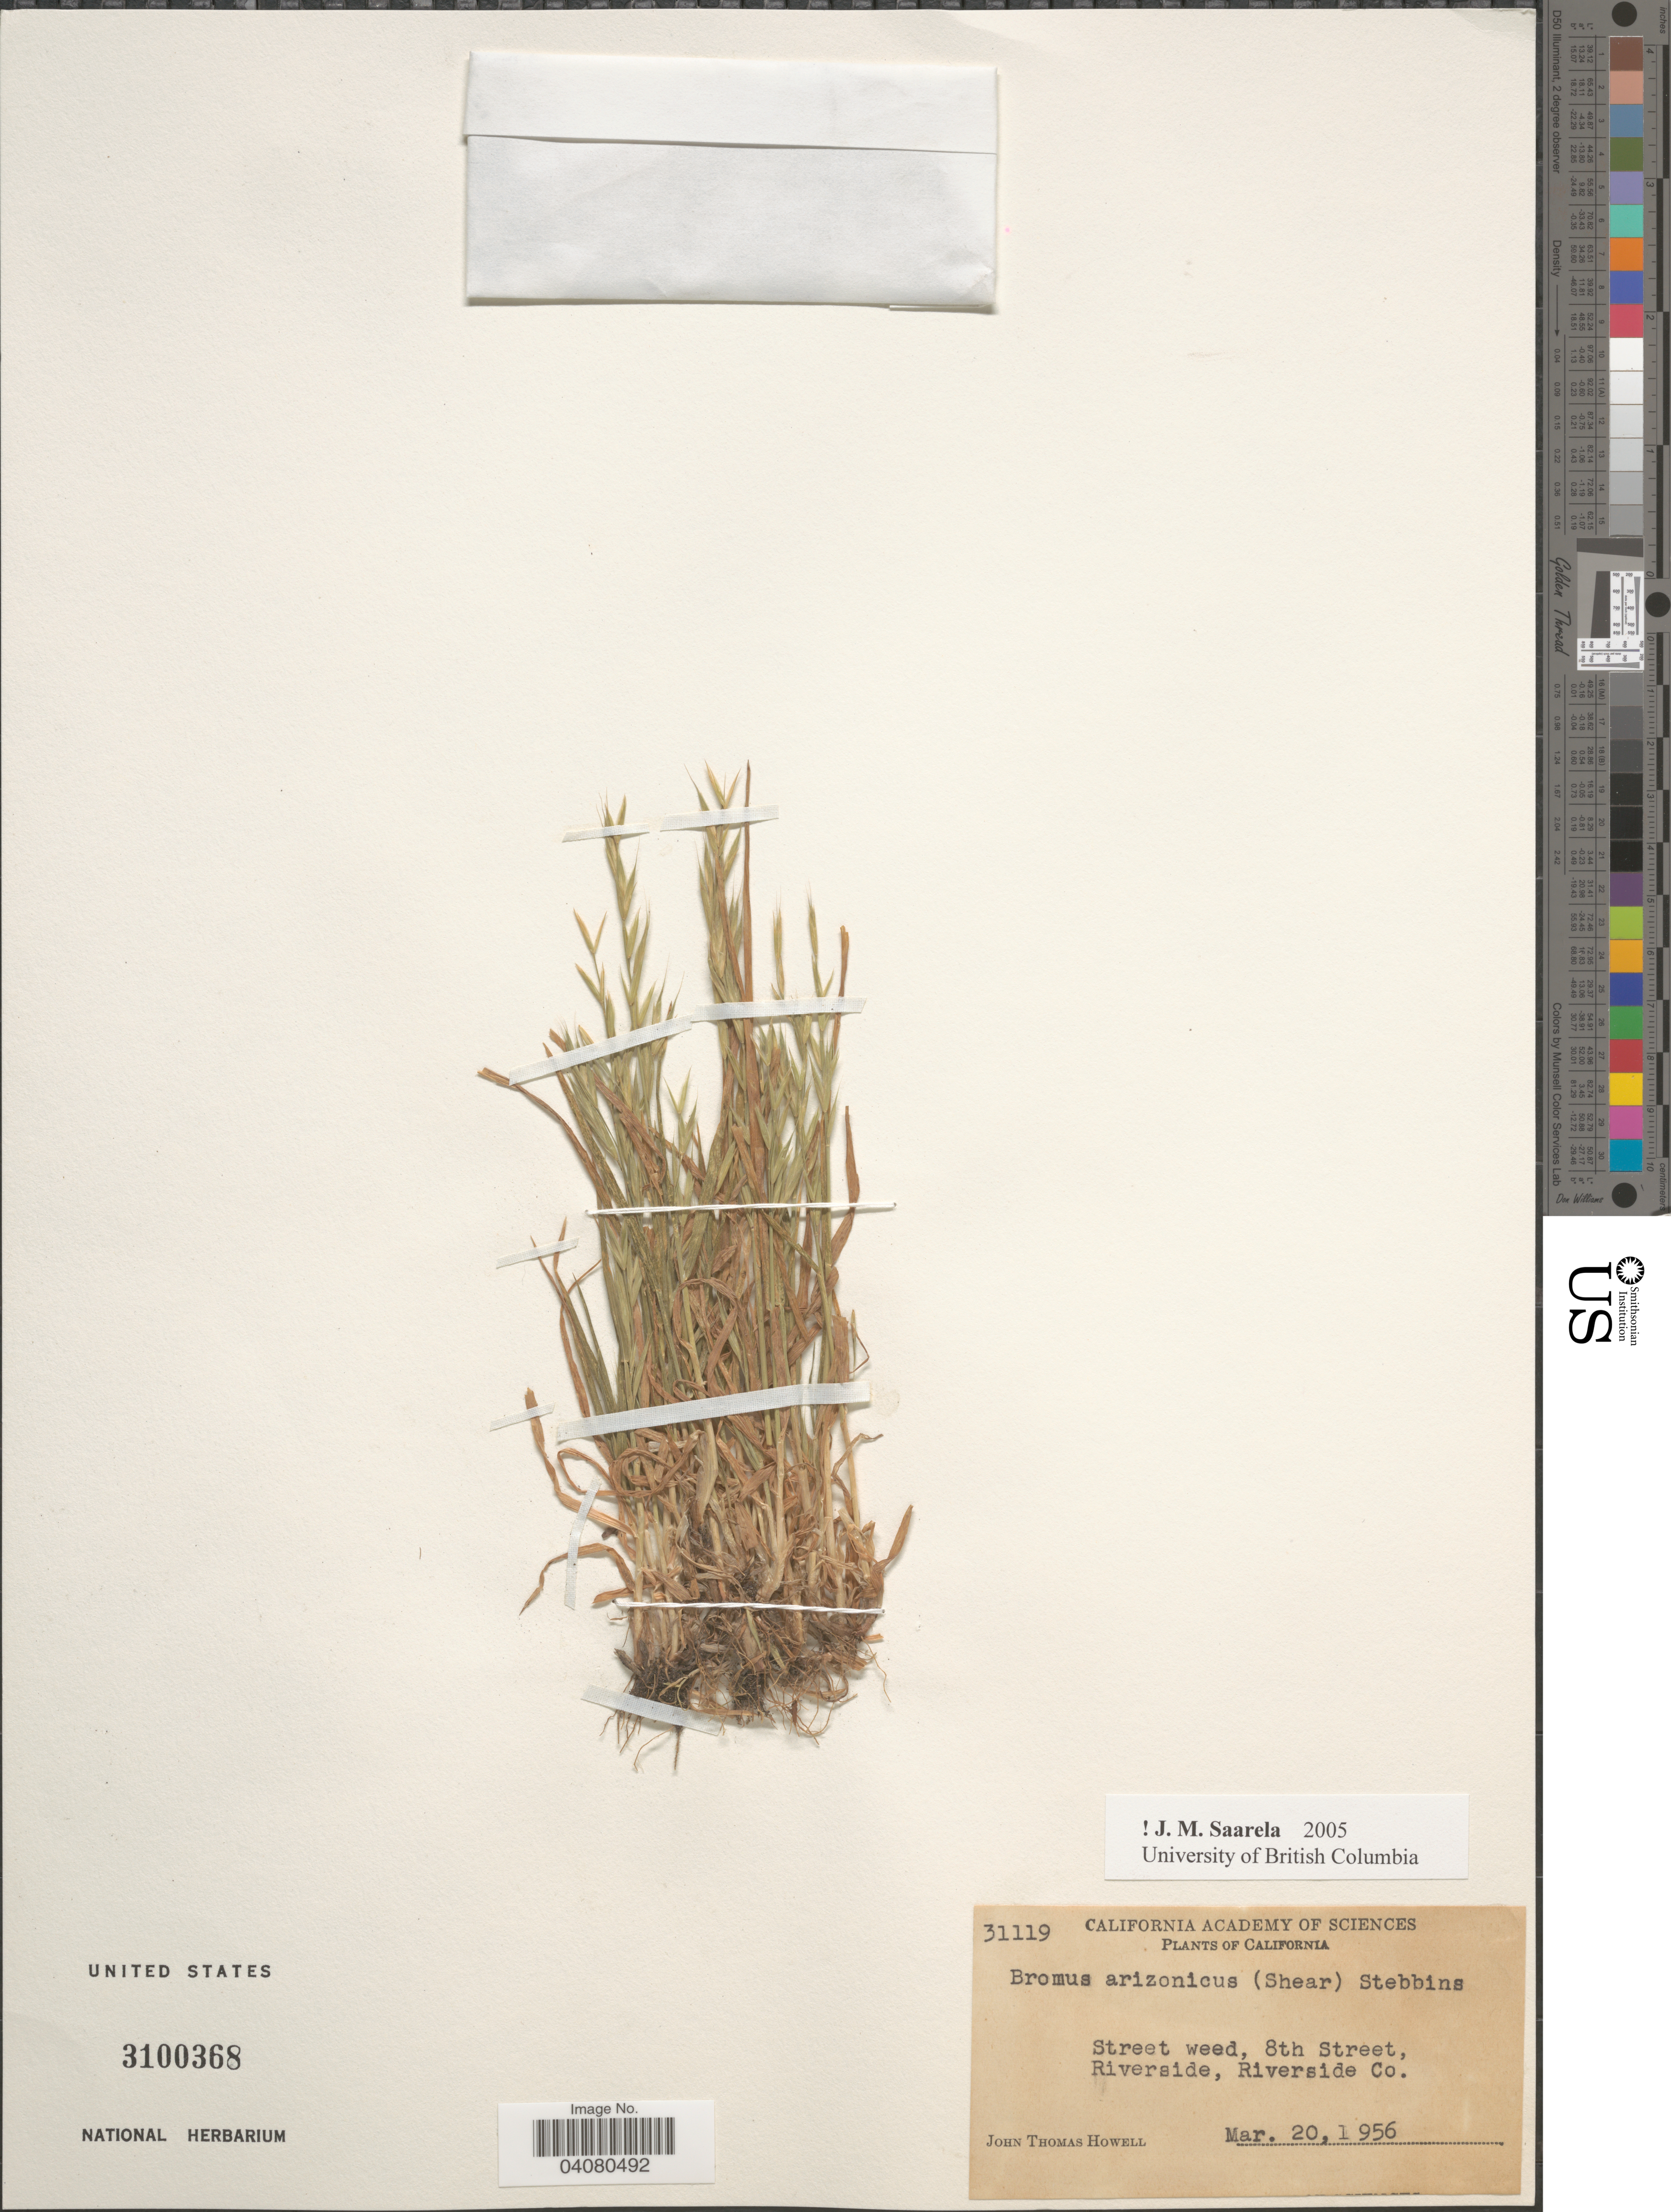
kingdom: Plantae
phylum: Tracheophyta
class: Liliopsida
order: Poales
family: Poaceae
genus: Bromus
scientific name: Bromus arenarius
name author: Labill.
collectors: J. T. Howell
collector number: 31119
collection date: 1956-03-20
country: United States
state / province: California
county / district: Riverside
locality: Street weed, 8th Street, Riverside, Riverside Co.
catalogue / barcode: US 3100368